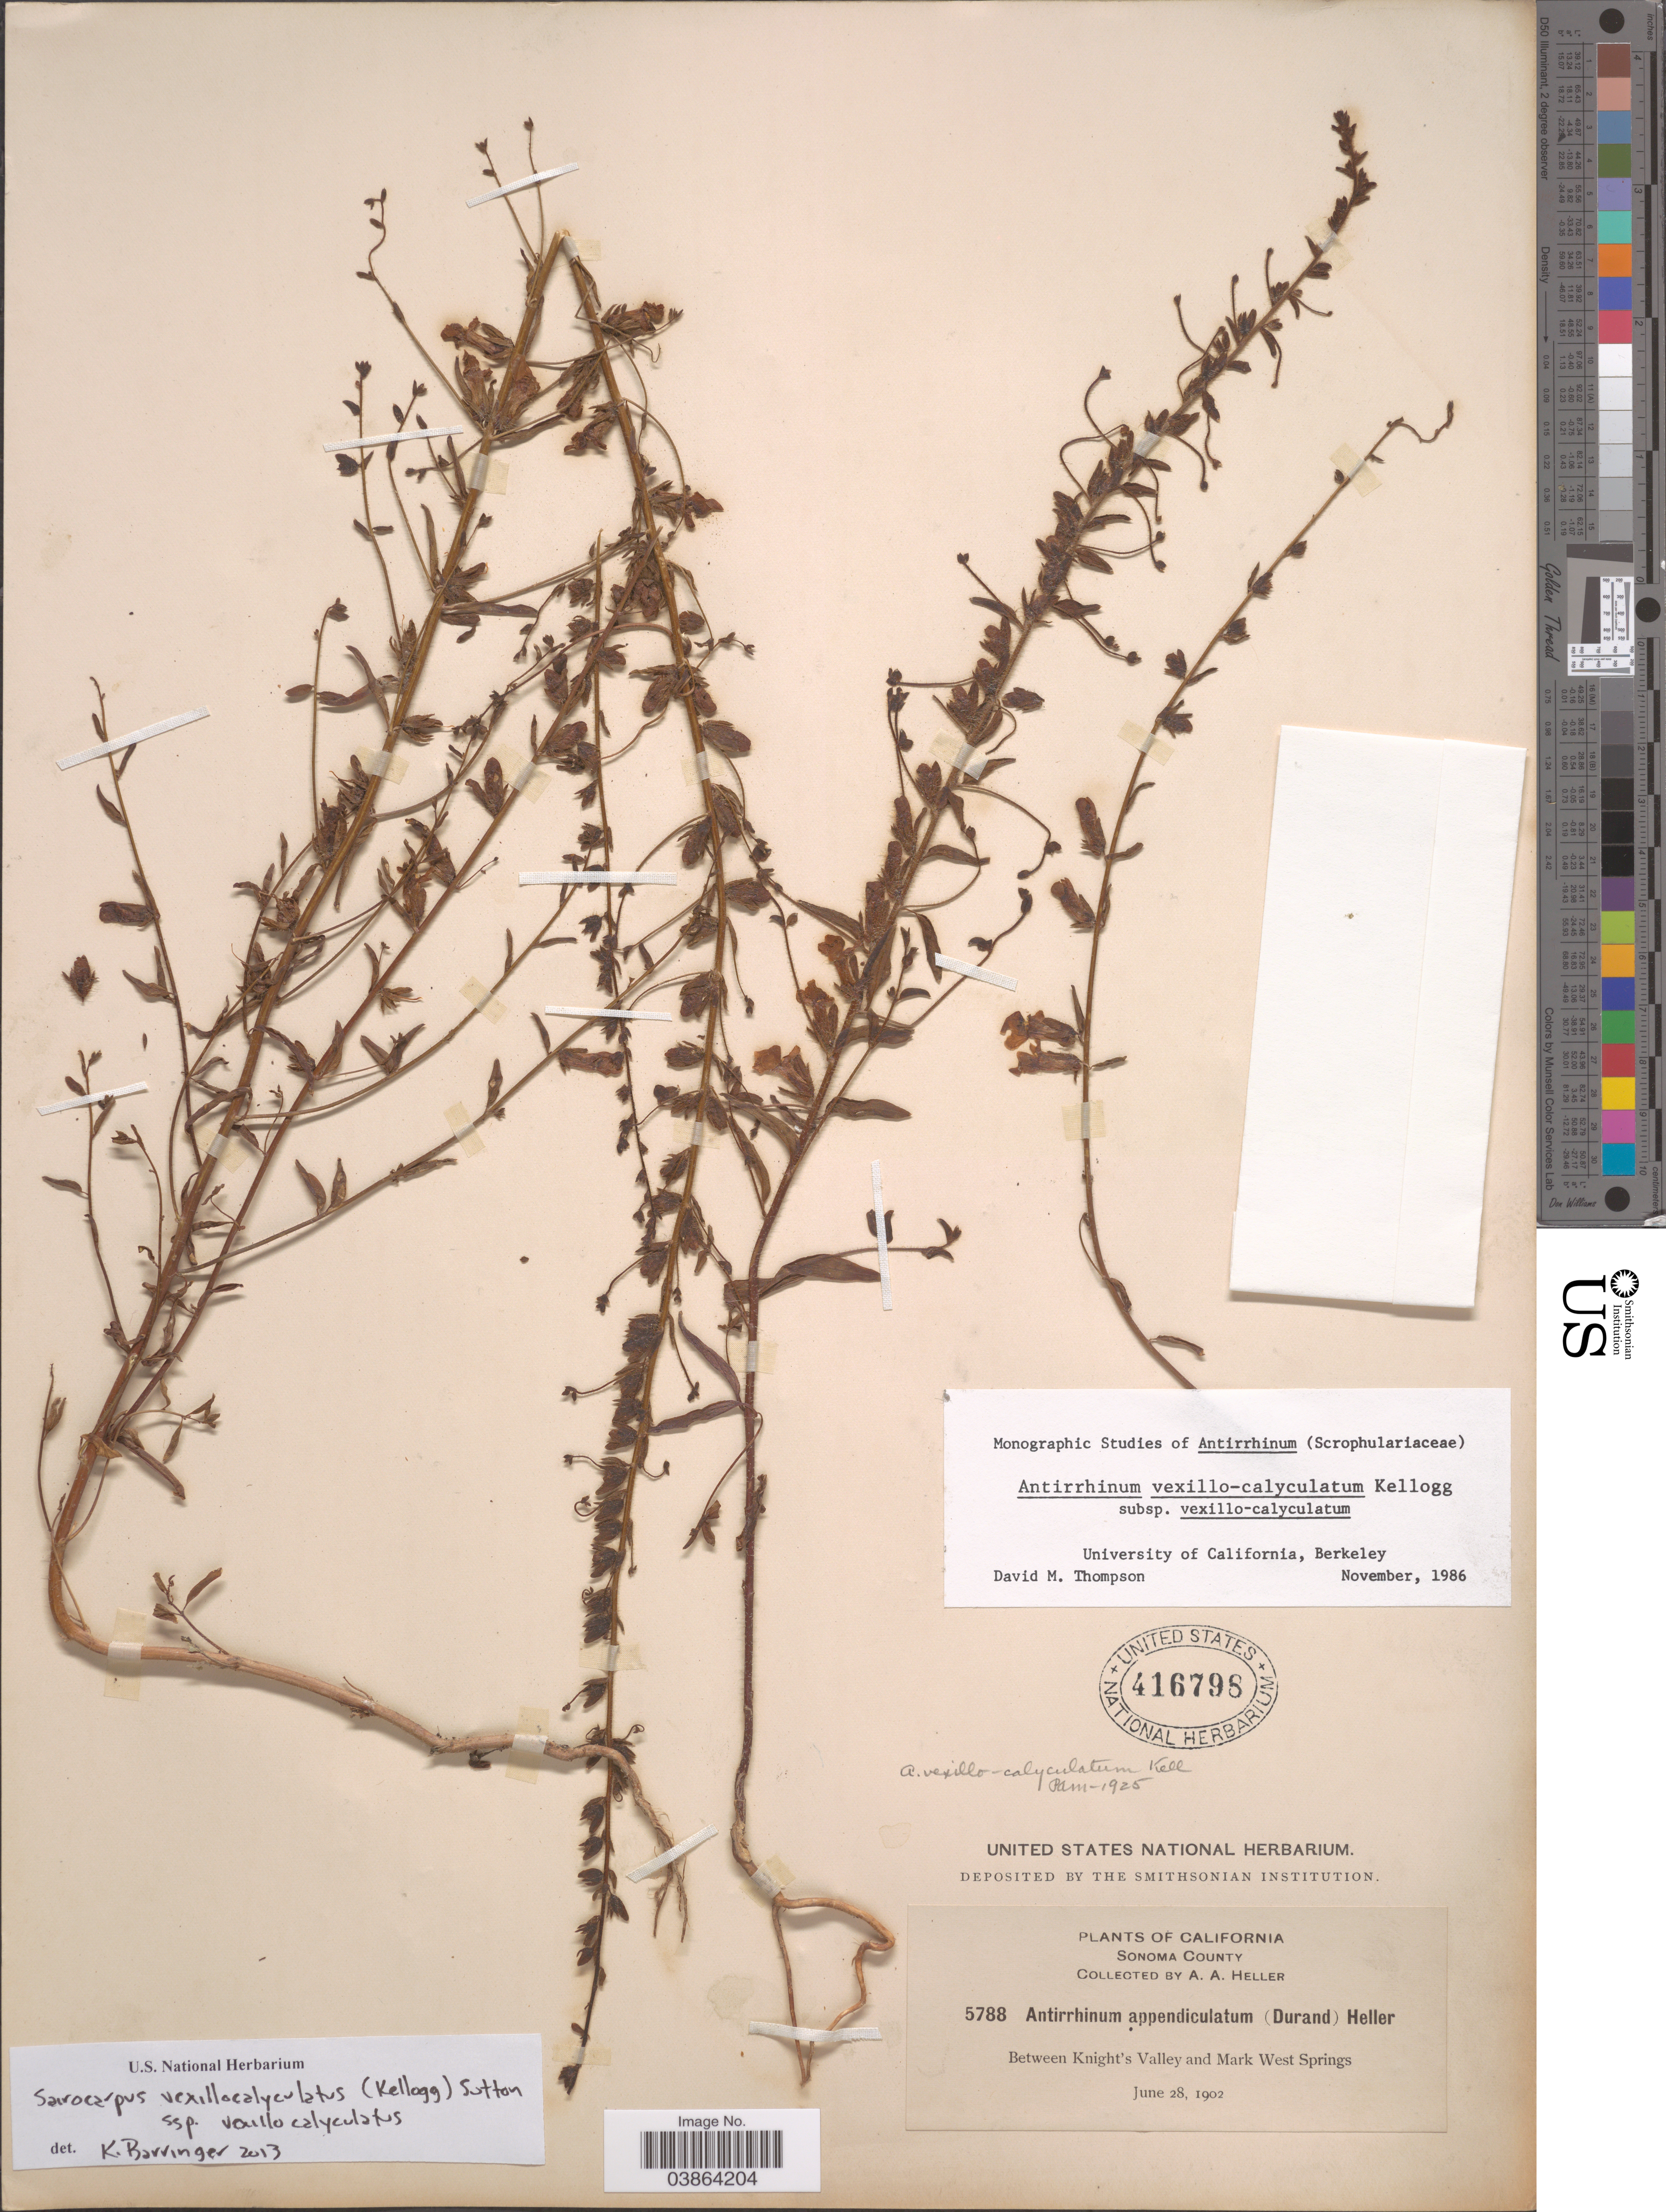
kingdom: Plantae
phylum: Tracheophyta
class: Magnoliopsida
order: Lamiales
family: Plantaginaceae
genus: Sairocarpus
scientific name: Sairocarpus vexillocalyculatus (Kellogg) D.A. Sutton subsp. vexillocalyculatus, ined. 2013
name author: (Kellogg) D.A. Sutton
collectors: A. A. Heller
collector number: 5788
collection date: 1902-06-28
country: United States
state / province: California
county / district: Sonoma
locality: Sonoma County. Between Knight's Valley and Mark West Springs.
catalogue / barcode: US 416798